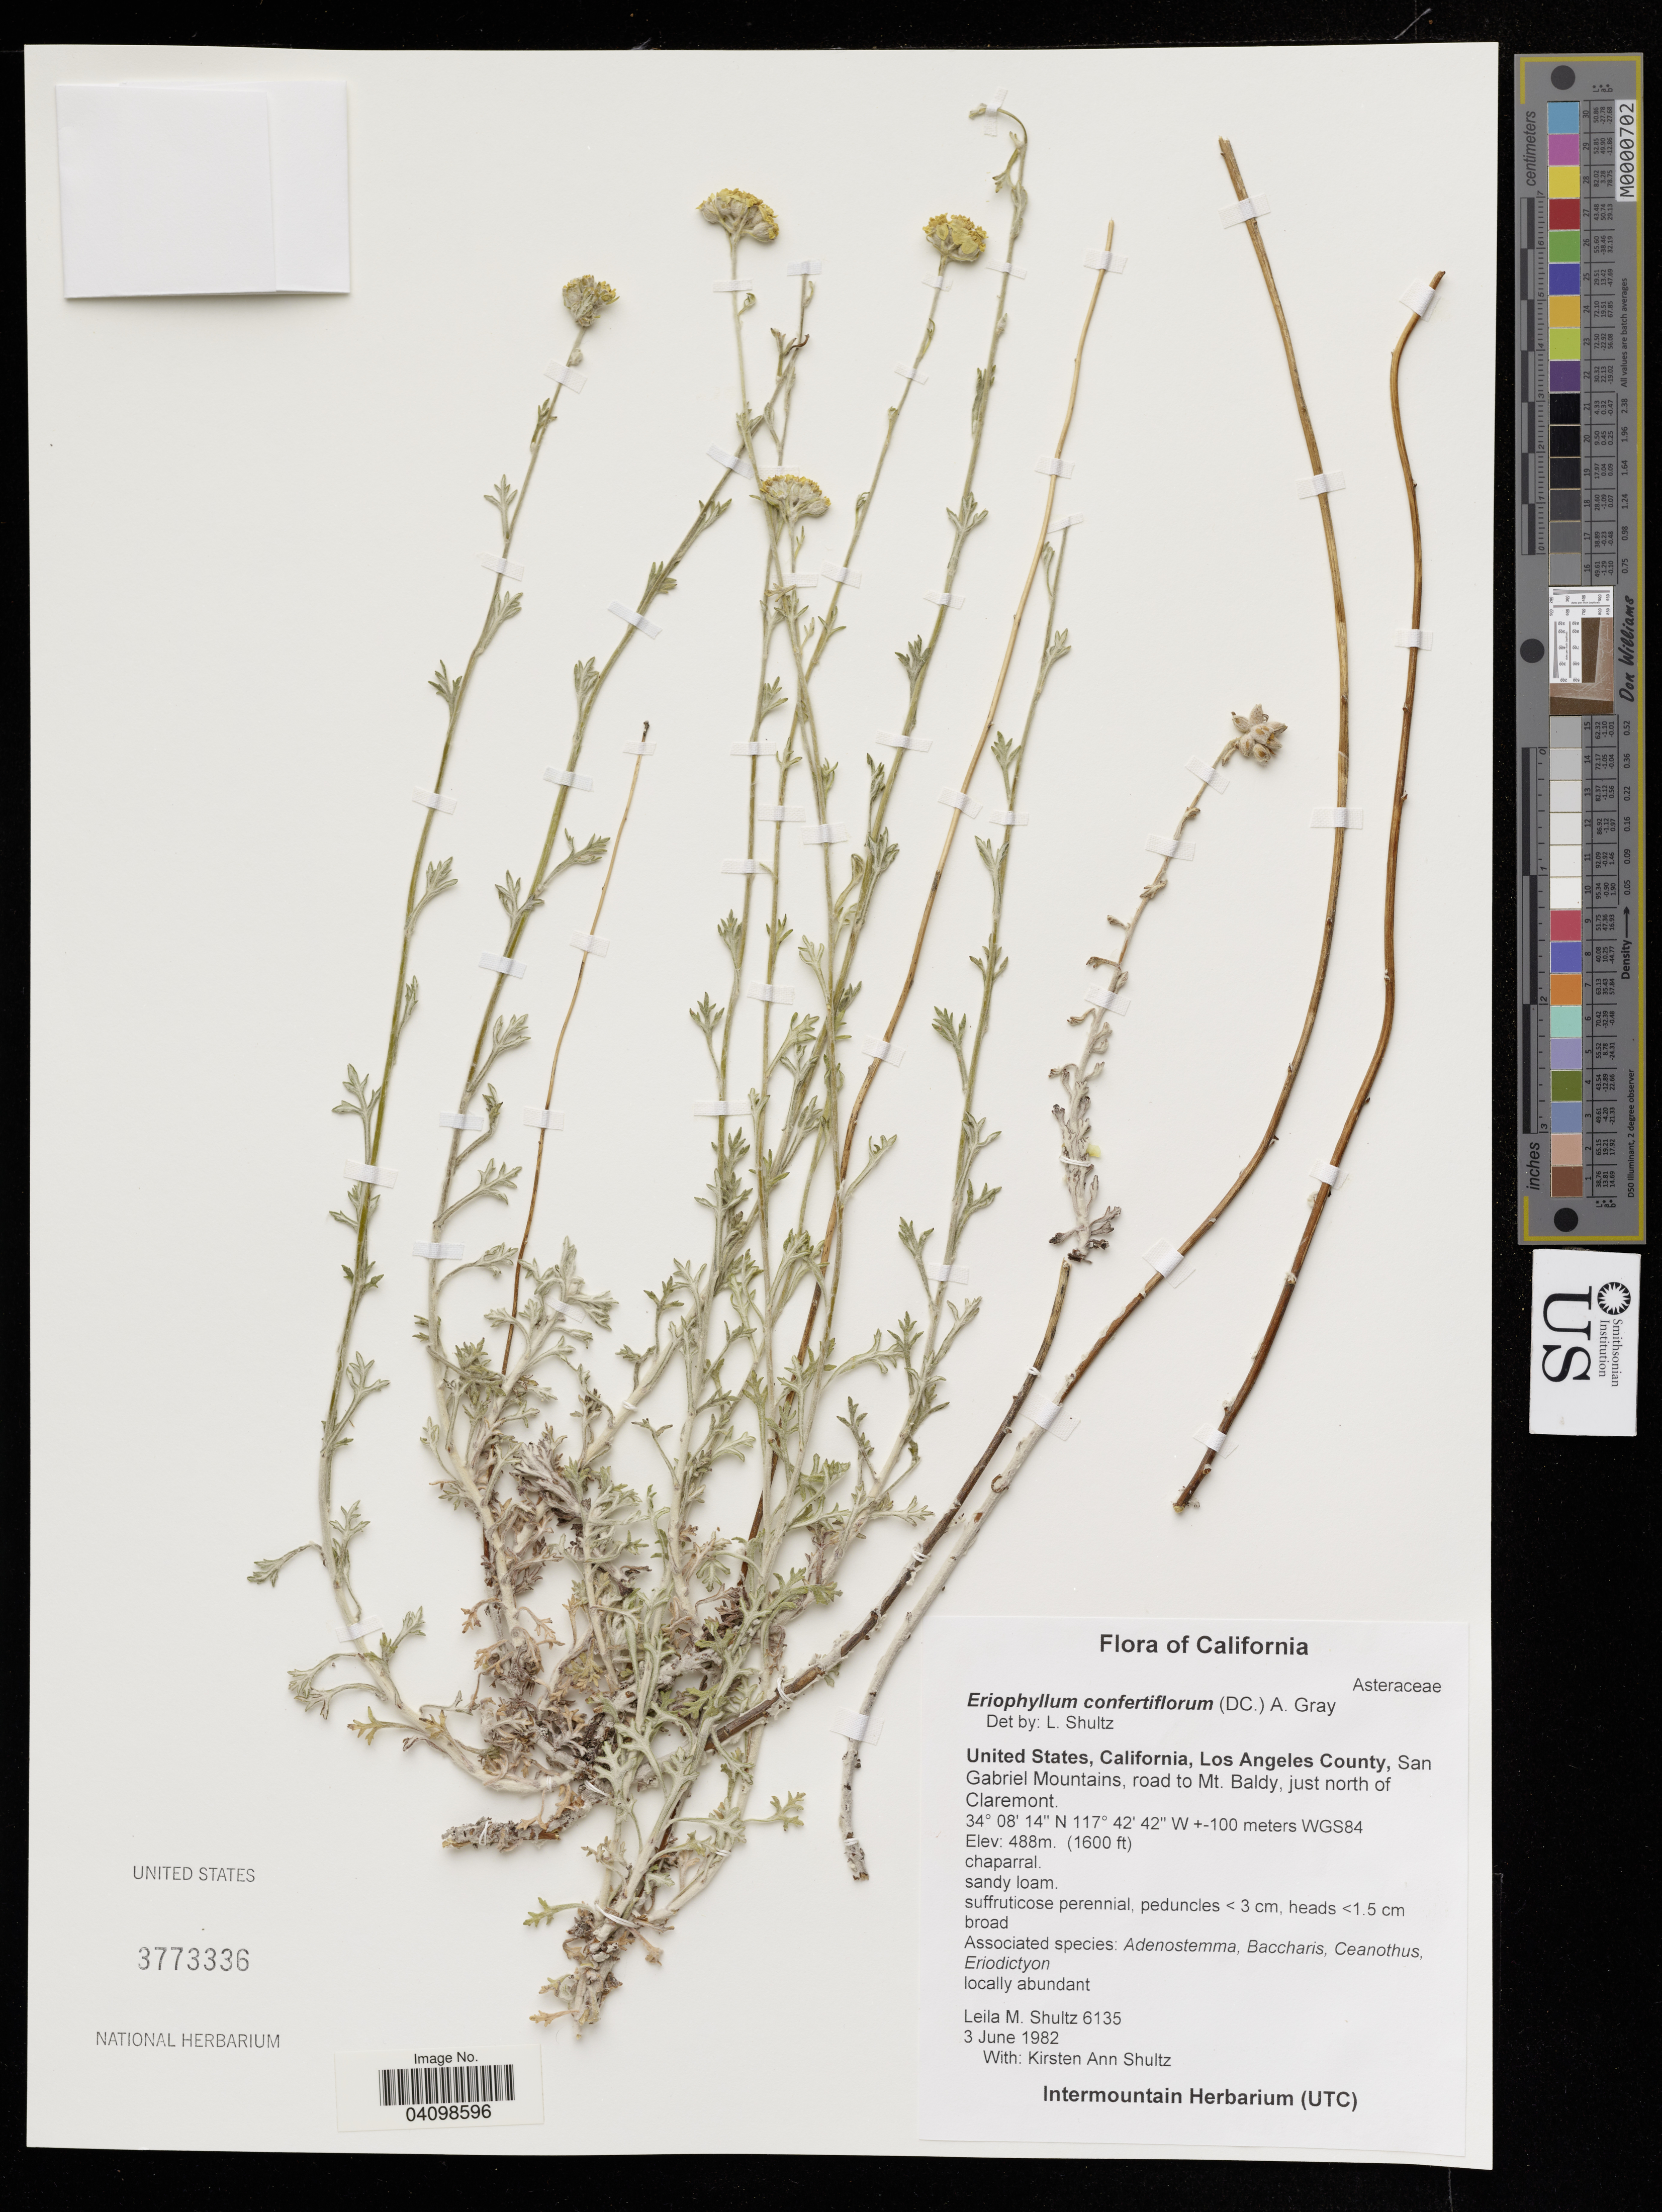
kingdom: Plantae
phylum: Tracheophyta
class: Magnoliopsida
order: Asterales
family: Asteraceae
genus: Eriophyllum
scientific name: Eriophyllum confertiflorum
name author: (DC.) A. Gray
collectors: L. Shultz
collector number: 6135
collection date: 1982-06-03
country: United States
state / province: California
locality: Los Angeles County, San Gabriel Mountains, road to Mt. Baldy, just north of Claremont.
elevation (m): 488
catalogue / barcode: US 3773336